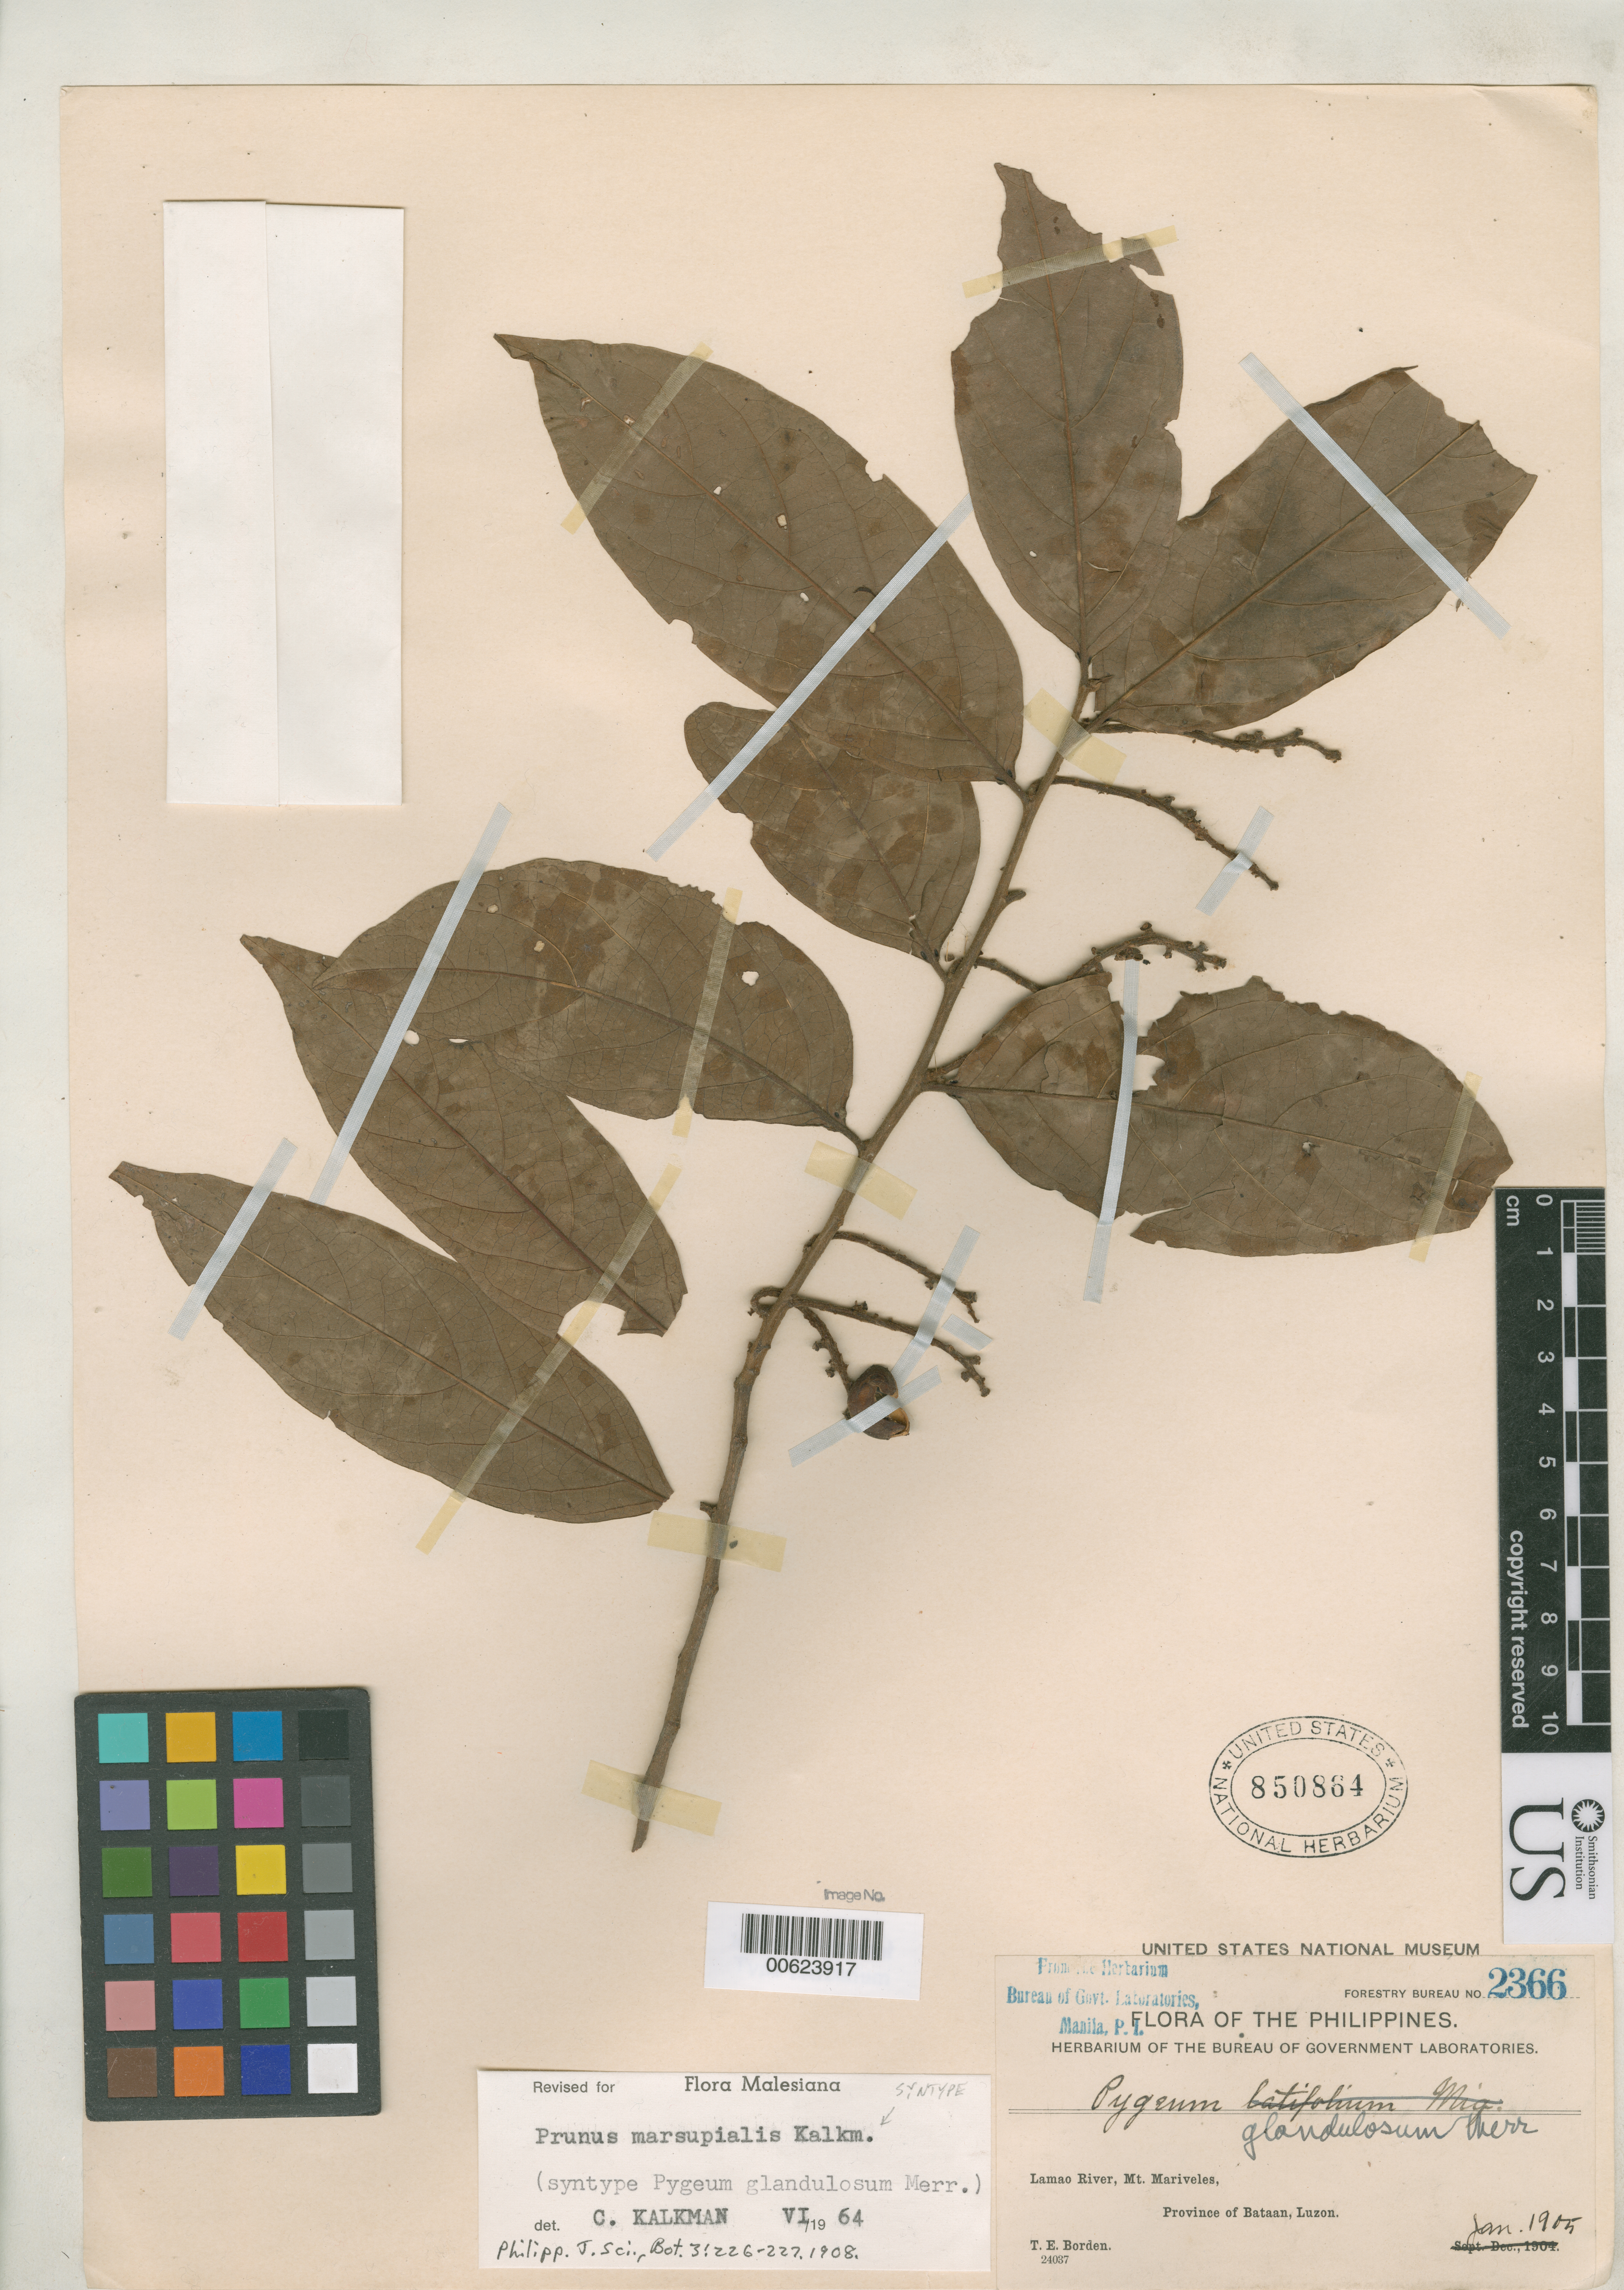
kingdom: Plantae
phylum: Tracheophyta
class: Magnoliopsida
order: Rosales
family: Rosaceae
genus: Pygeum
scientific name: Pygeum glandulosum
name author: Merr.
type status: Syntype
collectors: T. E. Borden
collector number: For. Bur. 2366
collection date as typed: Jan 1905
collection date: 1905-01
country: Philippines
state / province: Central Luzon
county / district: Bataan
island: Luzon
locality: Lamao River, Mt. Mariveles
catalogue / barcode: US 850864